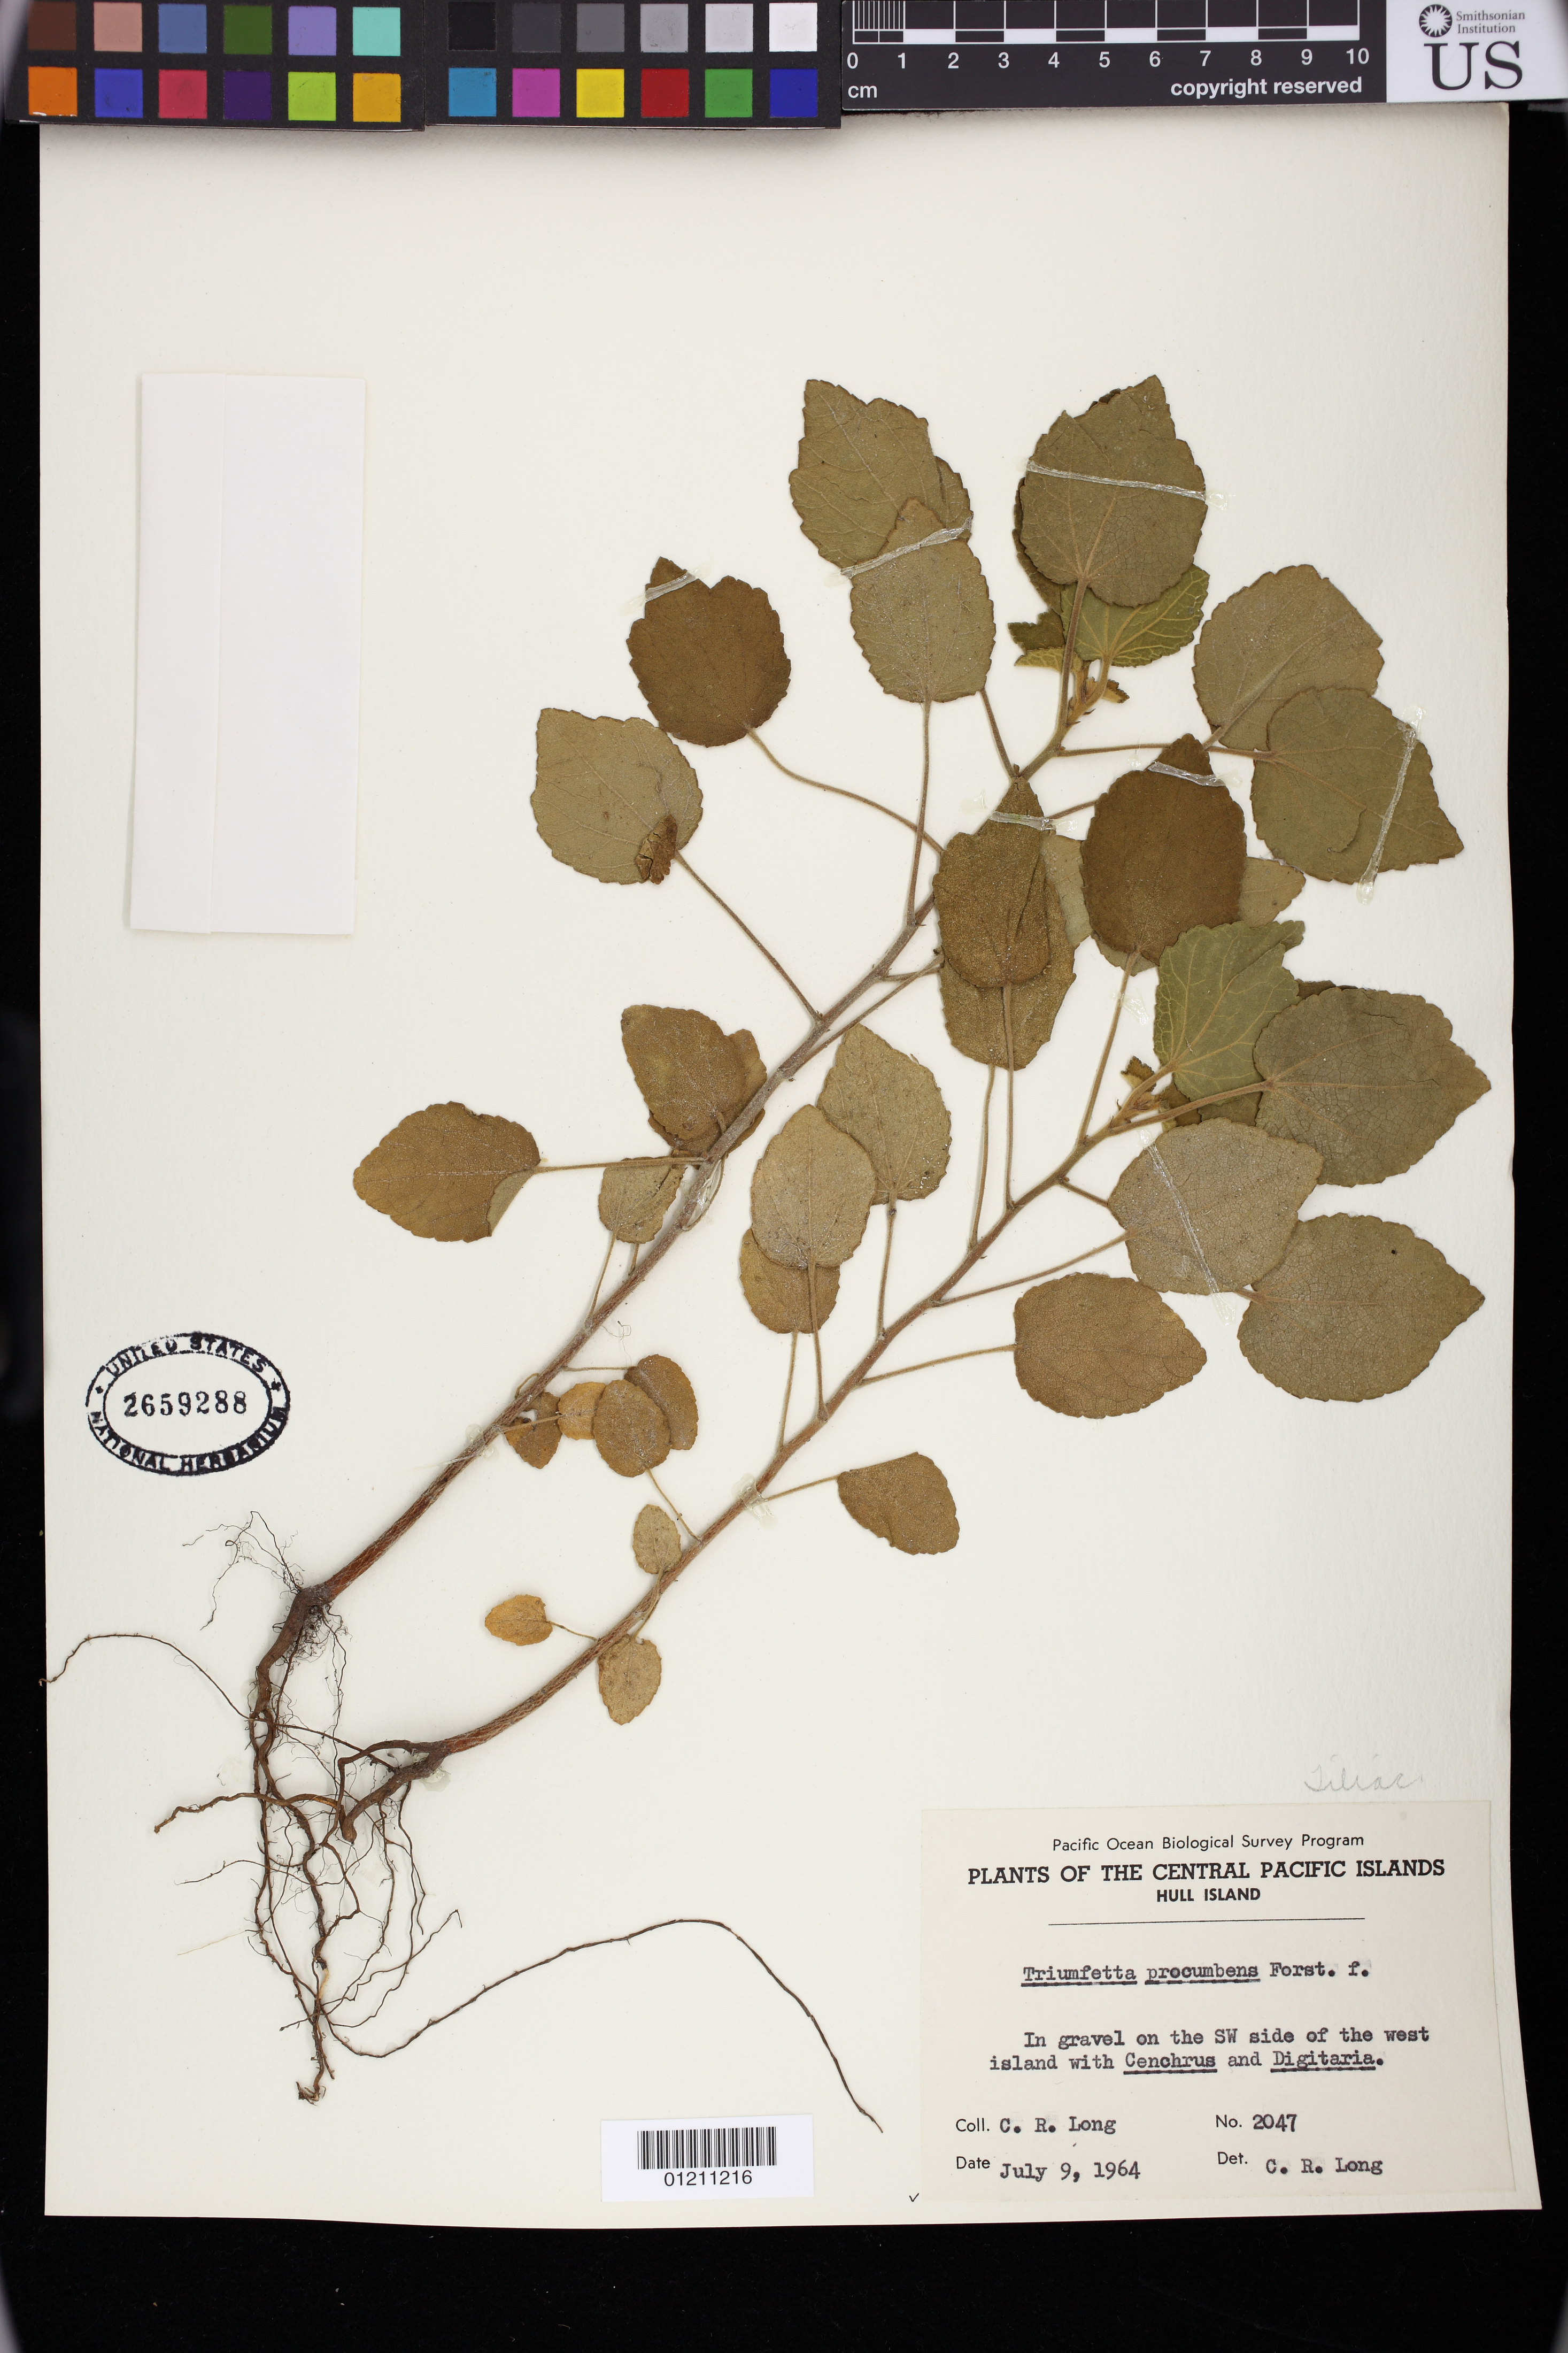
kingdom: Plantae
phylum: Tracheophyta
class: Magnoliopsida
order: Malvales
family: Malvaceae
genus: Triumfetta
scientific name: Triumfetta procumbens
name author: G. Forst.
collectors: C. R. Long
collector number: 2047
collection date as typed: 07 Sep 1964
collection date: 1964-09-07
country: Kiribati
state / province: Phoenix Islands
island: Orona [Hull] Atoll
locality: Hull Island. In gravel on the SW side of the west island.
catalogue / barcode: US 2659288